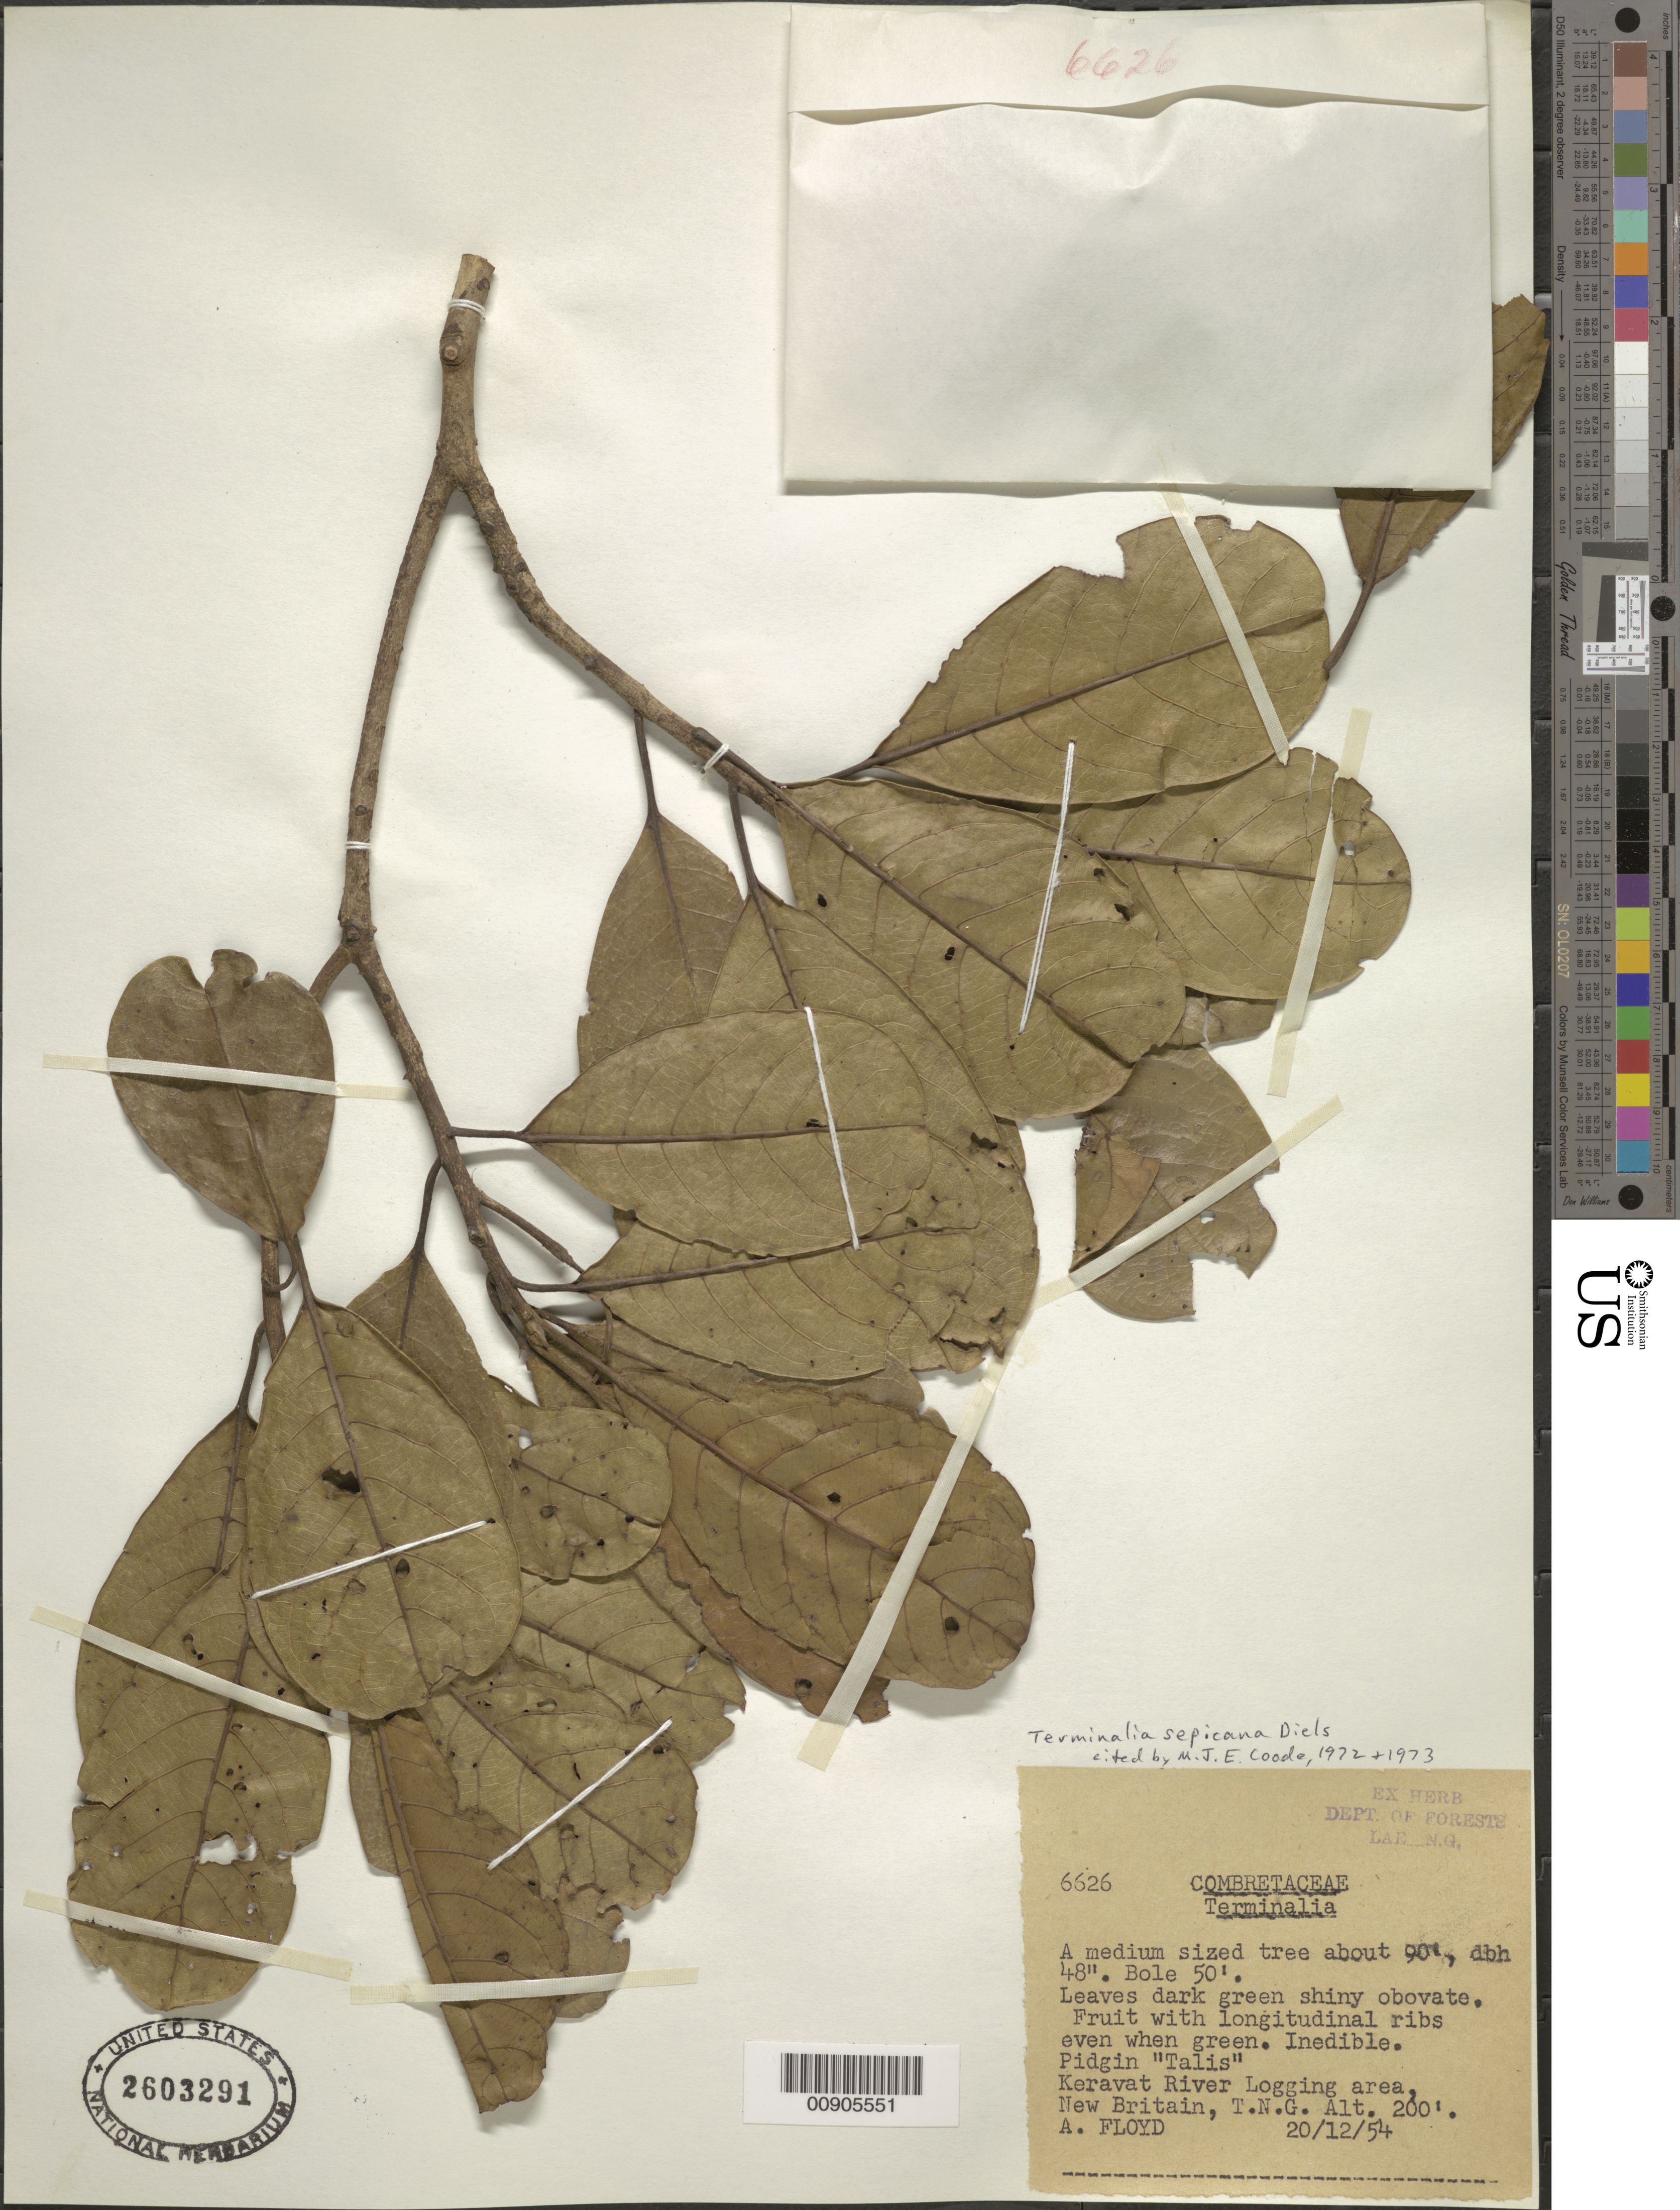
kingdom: Plantae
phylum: Tracheophyta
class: Magnoliopsida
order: Myrtales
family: Combretaceae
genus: Terminalia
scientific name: Terminalia sepicana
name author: Diels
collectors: A. G. Floyd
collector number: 6626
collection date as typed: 20 Dec 1954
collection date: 1954-12-20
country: Papua New Guinea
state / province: East New Britain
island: New Britain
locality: Keravat River Logging area,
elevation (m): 61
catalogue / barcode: US 2603291